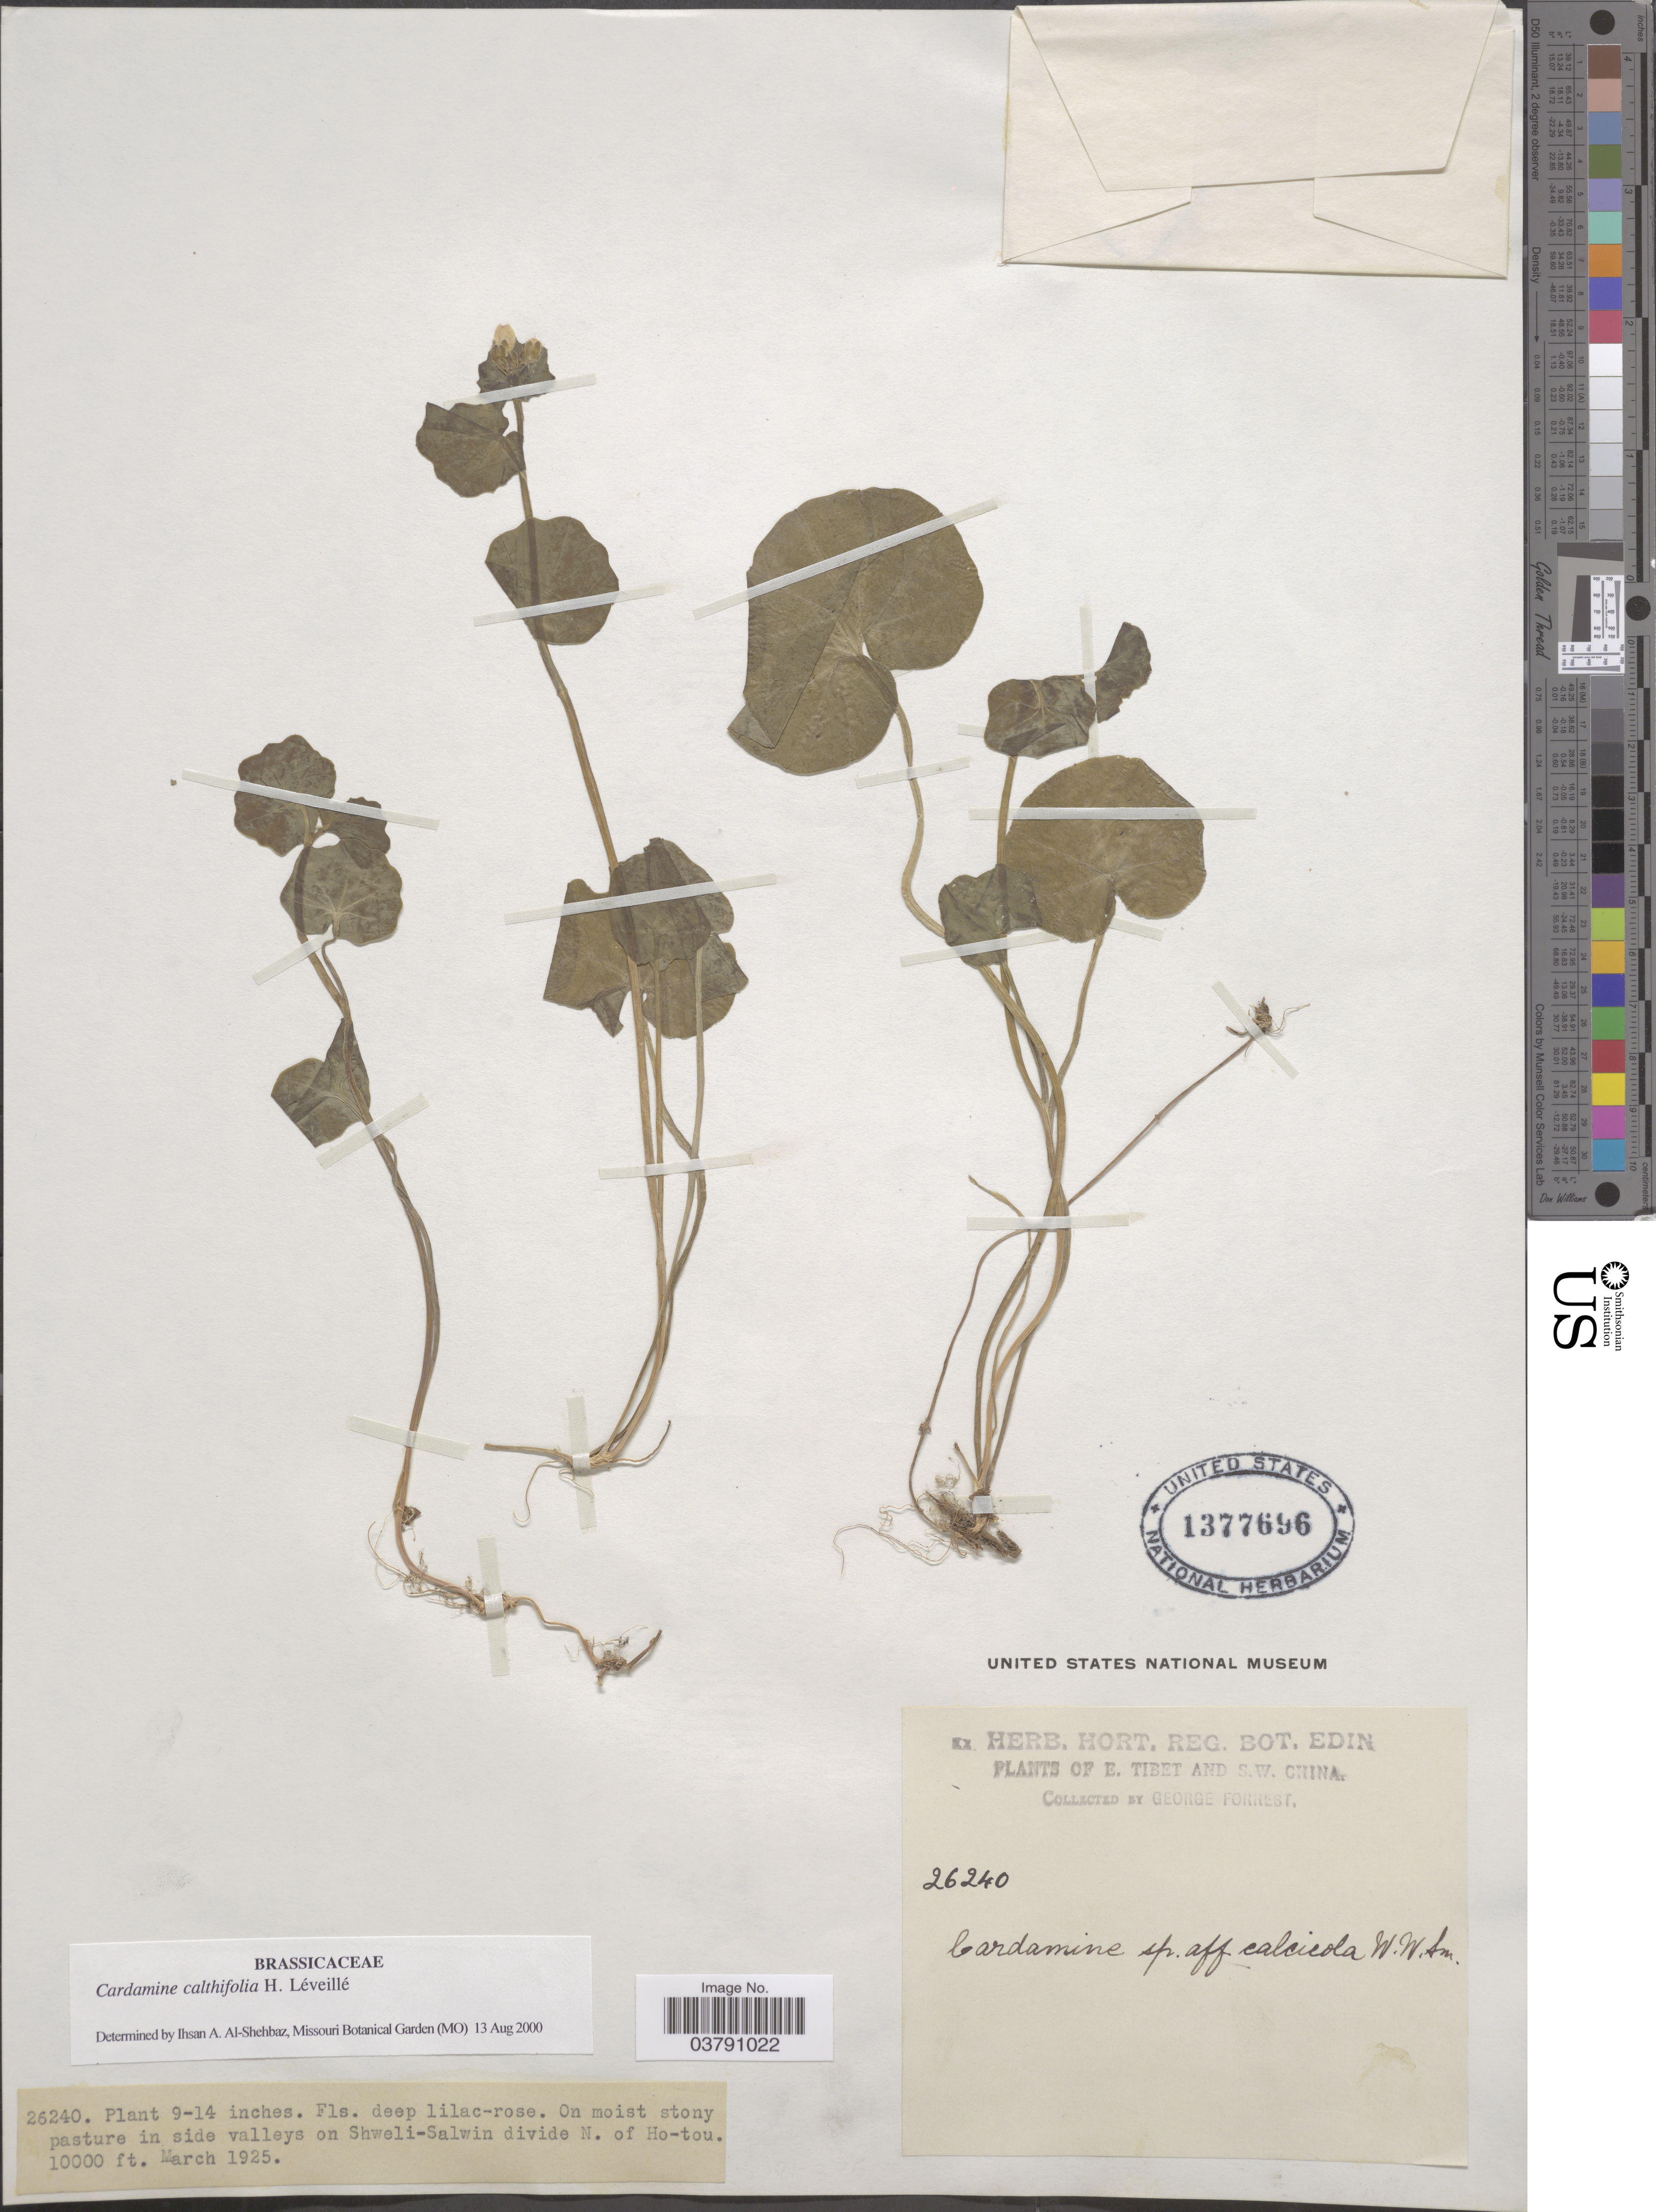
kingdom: Plantae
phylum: Tracheophyta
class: Magnoliopsida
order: Brassicales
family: Brassicaceae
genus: Cardamine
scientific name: Cardamine calthifolia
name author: H. Lév.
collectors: G. Forrest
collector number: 26240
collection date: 1925-03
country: China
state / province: Xizang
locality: S.W. China. On moist stony pasture in side valleys on Shweli-Salwin divide N. of Ho-tou.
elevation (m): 3048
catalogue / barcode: US 1377696